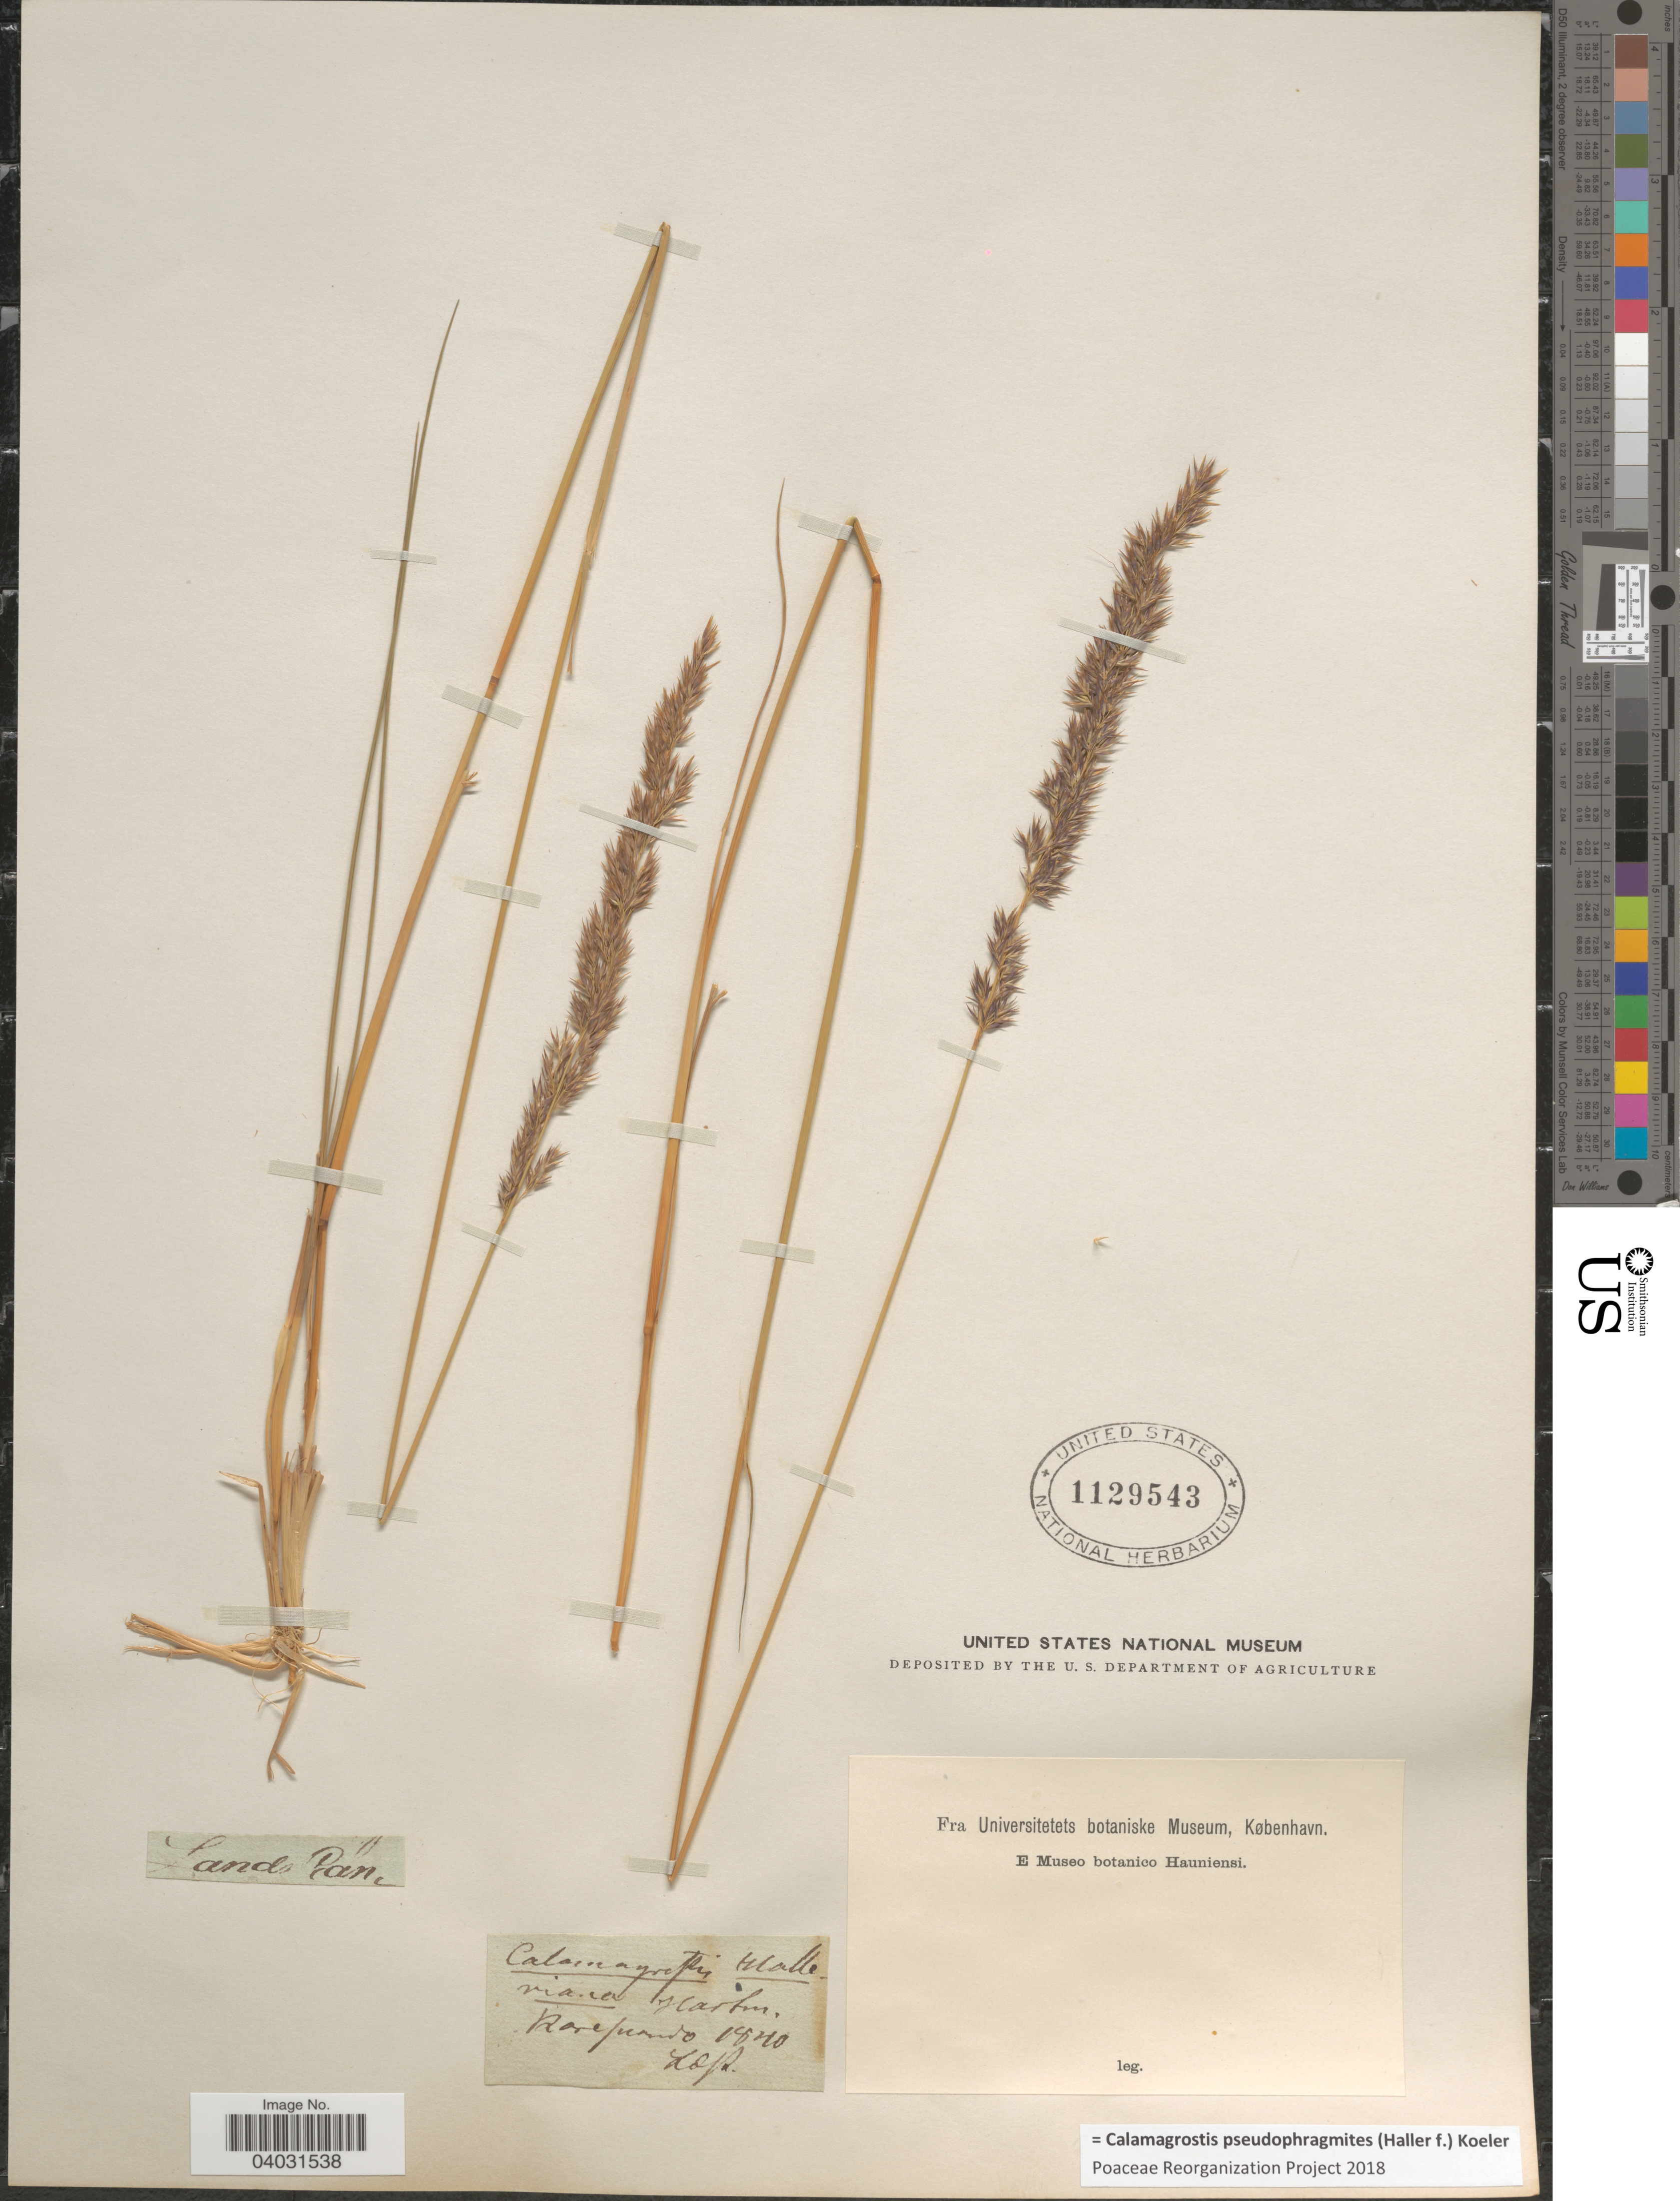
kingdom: Plantae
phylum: Tracheophyta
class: Liliopsida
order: Poales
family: Poaceae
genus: Calamagrostis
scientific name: Calamagrostis pseudophragmites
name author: (Haller f.) Koeler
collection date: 1840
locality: Lands Pan, Barepundo. [interpreted]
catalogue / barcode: US 1129543